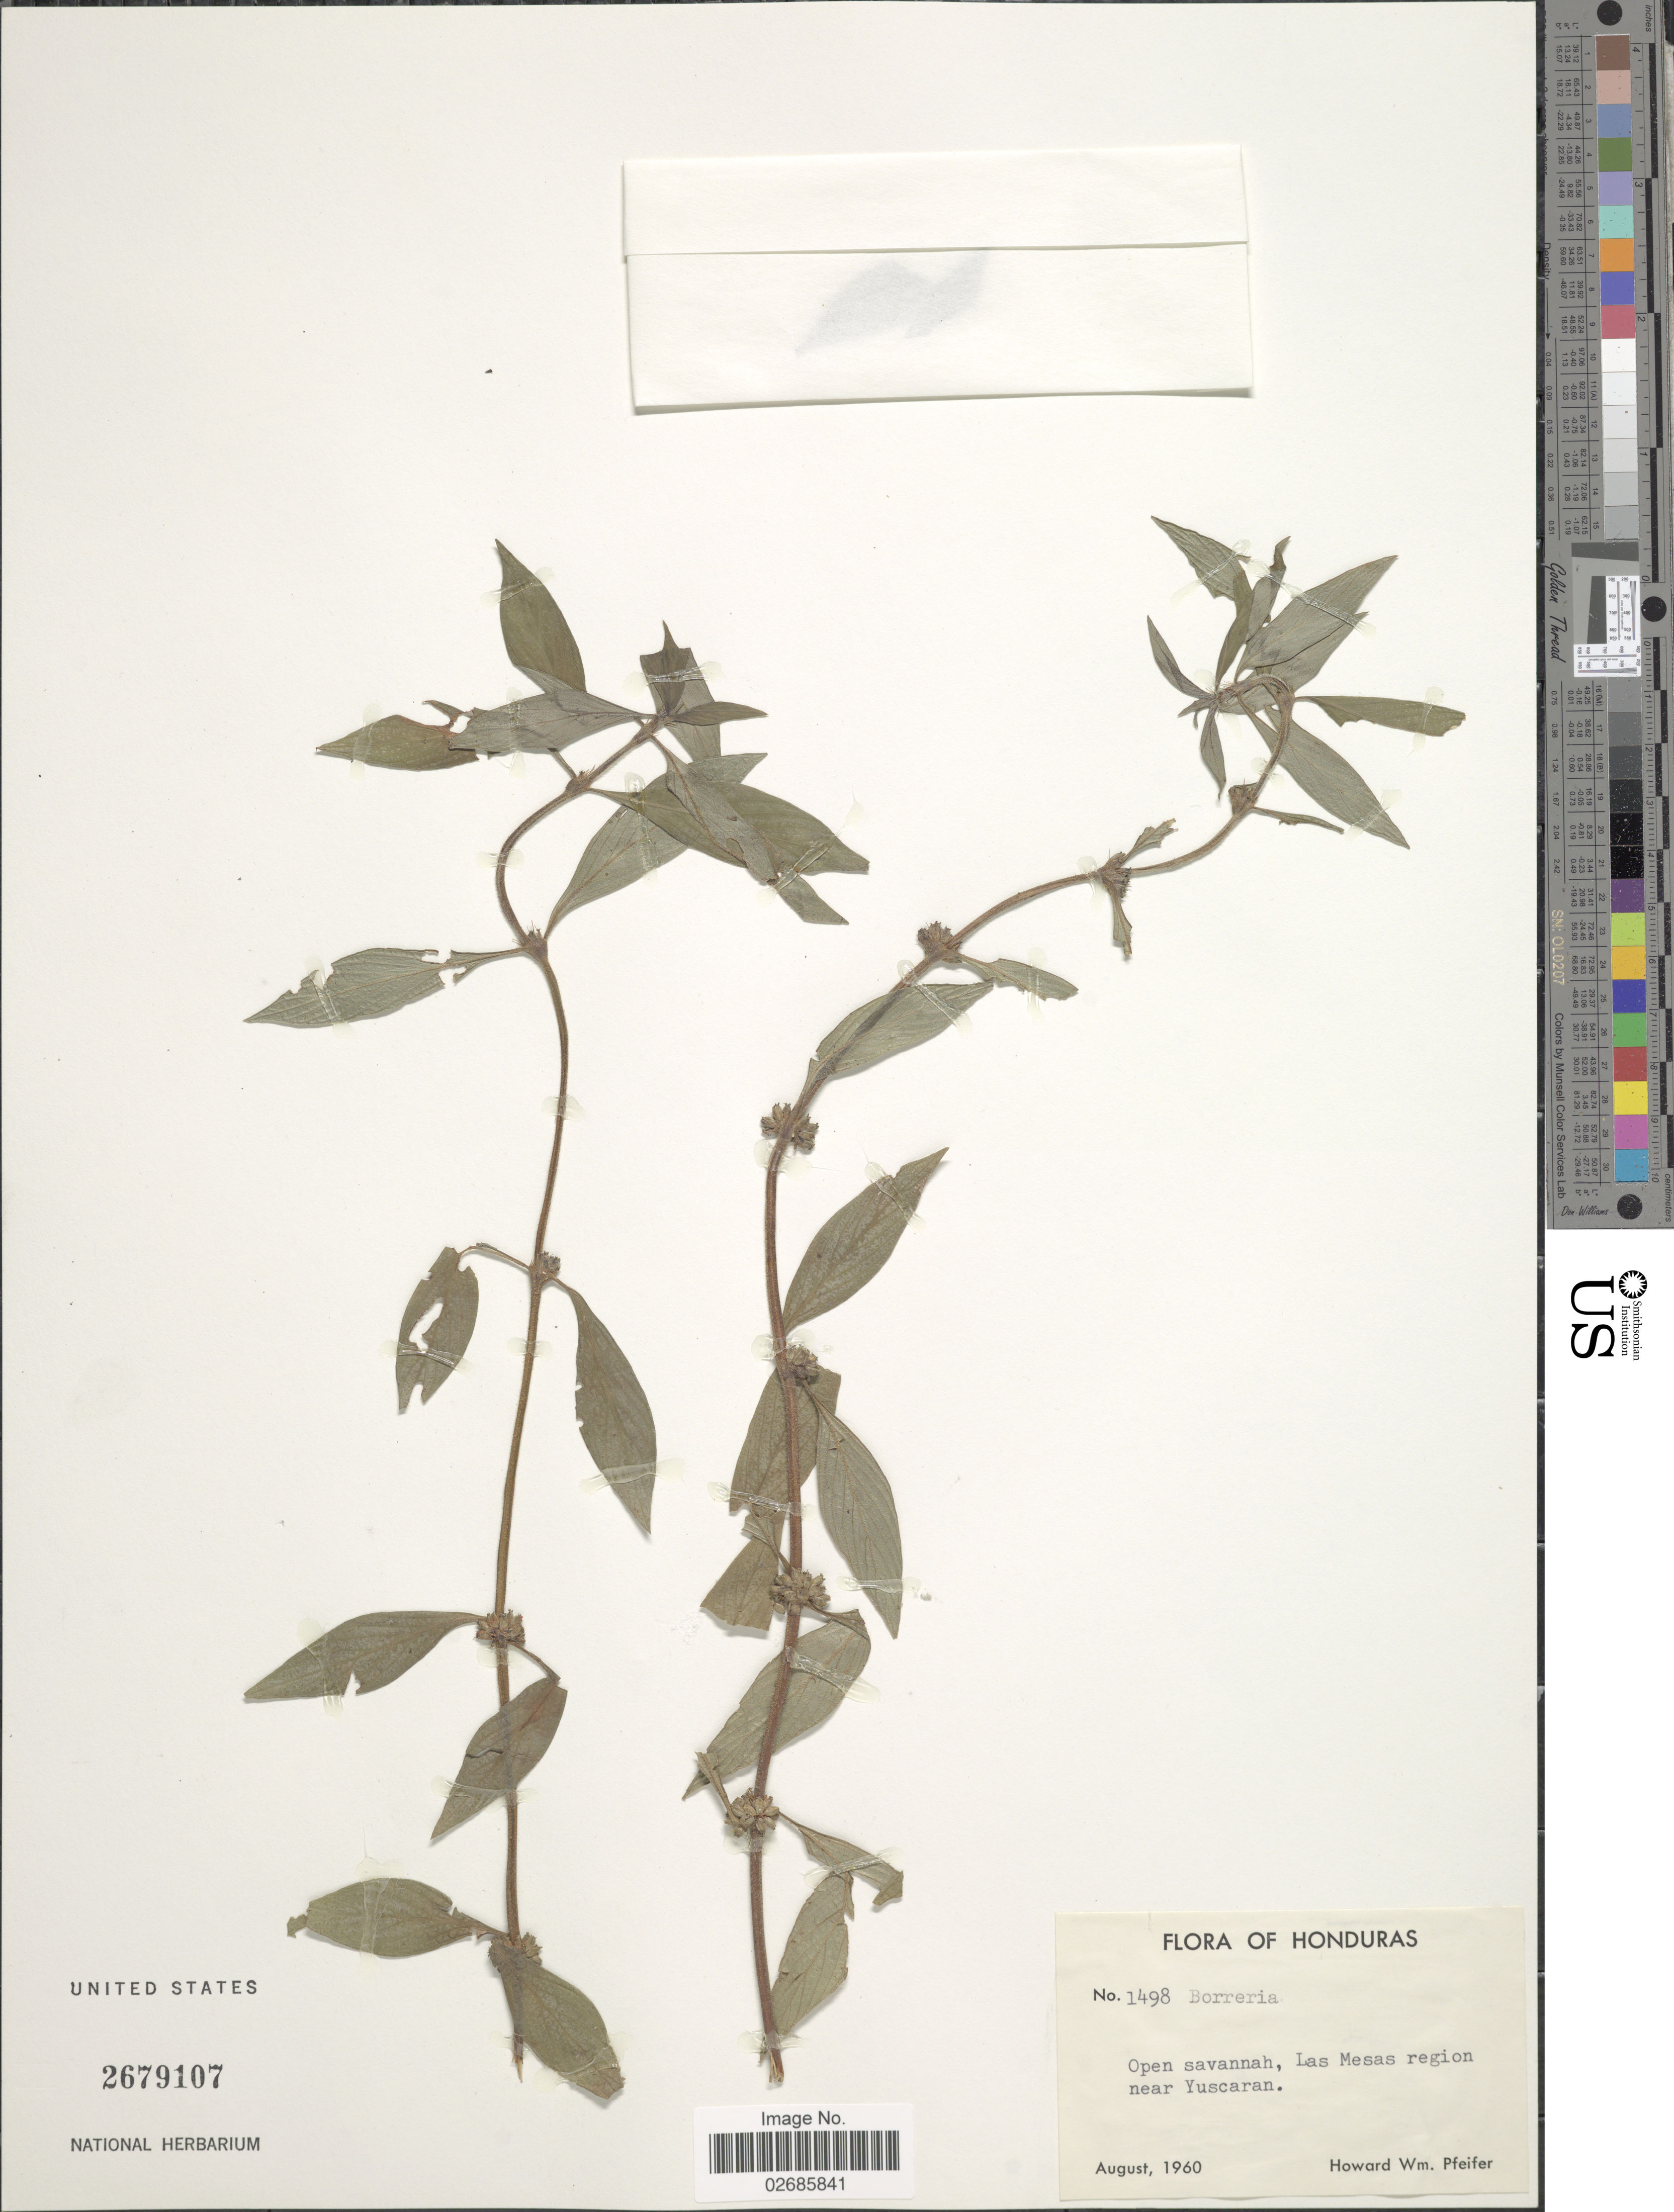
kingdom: Plantae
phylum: Tracheophyta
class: Magnoliopsida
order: Gentianales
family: Rubiaceae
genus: Borreria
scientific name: Borreria sp.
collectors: H. W. Pfeifer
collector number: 1498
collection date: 1960-08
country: Honduras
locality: Open savannah, Las Mesas region near yuscaran.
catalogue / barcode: US 2679107